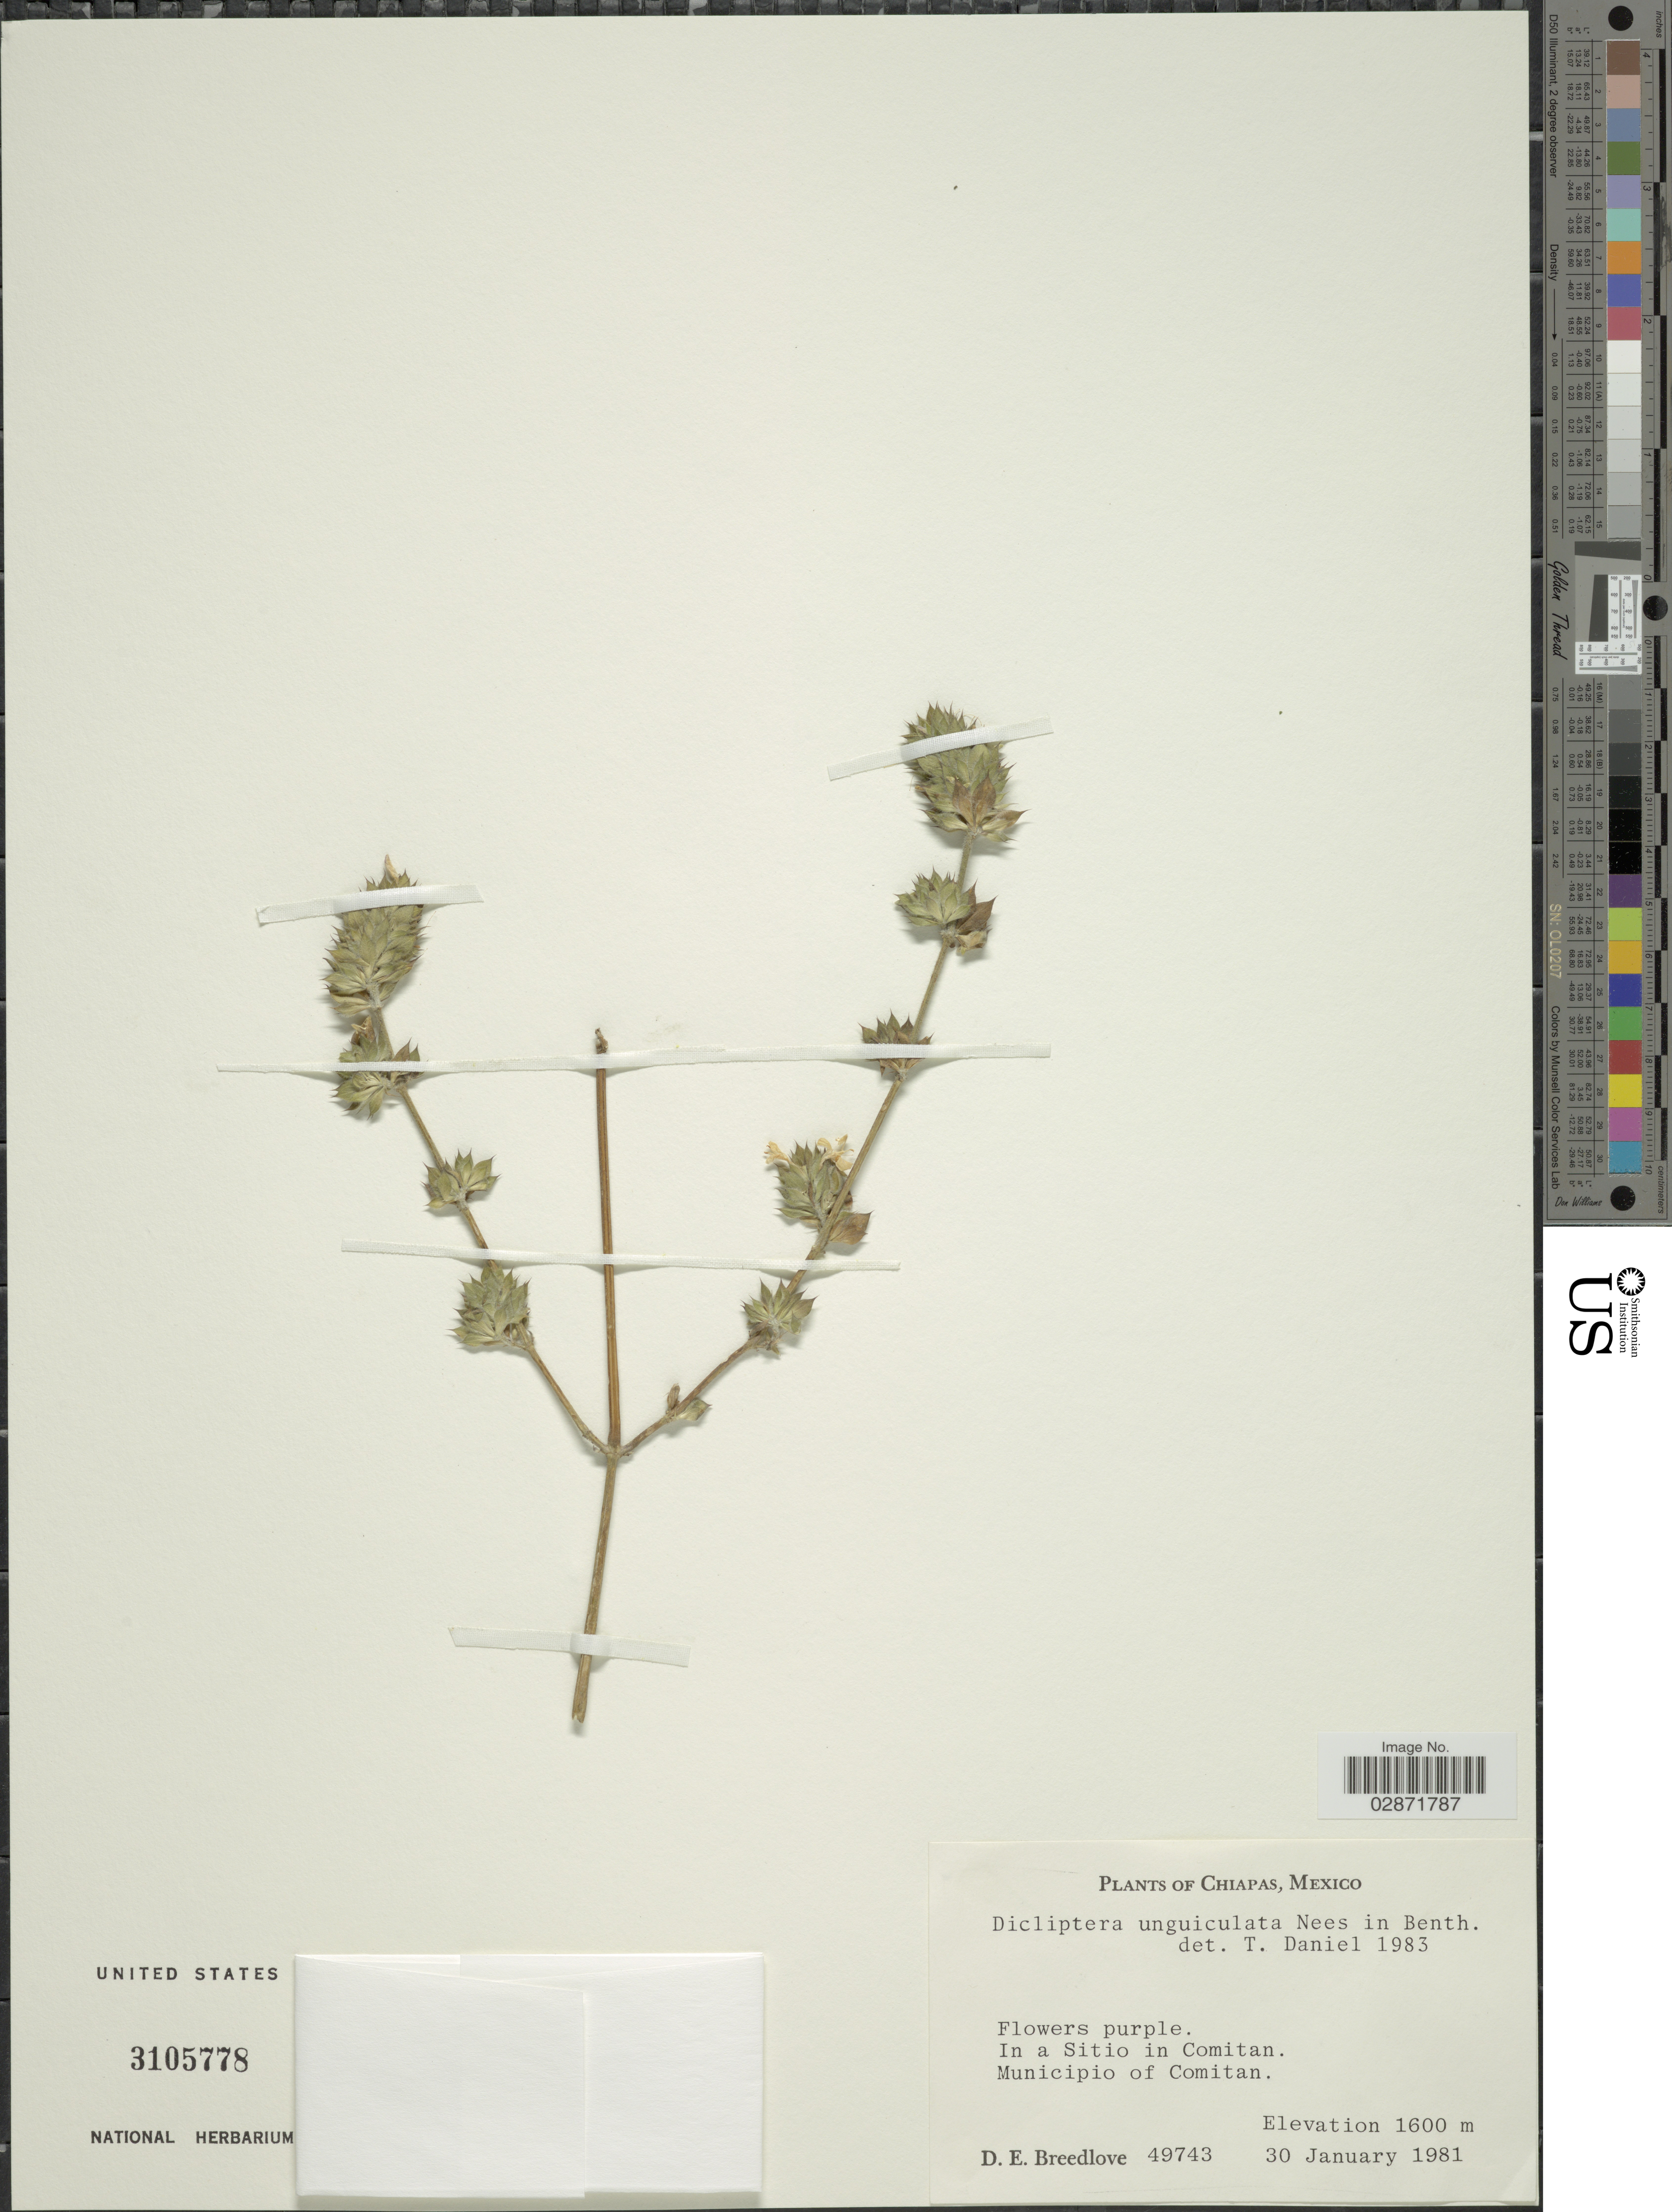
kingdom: Plantae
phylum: Tracheophyta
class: Magnoliopsida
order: Lamiales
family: Acanthaceae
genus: Dicliptera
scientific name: Dicliptera unguiculata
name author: Nees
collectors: D. E. Breedlove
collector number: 49743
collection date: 1981-01-30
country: Mexico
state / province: Chiapas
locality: In a Sitio in Comitan, Municipio of Comitan.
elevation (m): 1600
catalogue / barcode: US 3105778